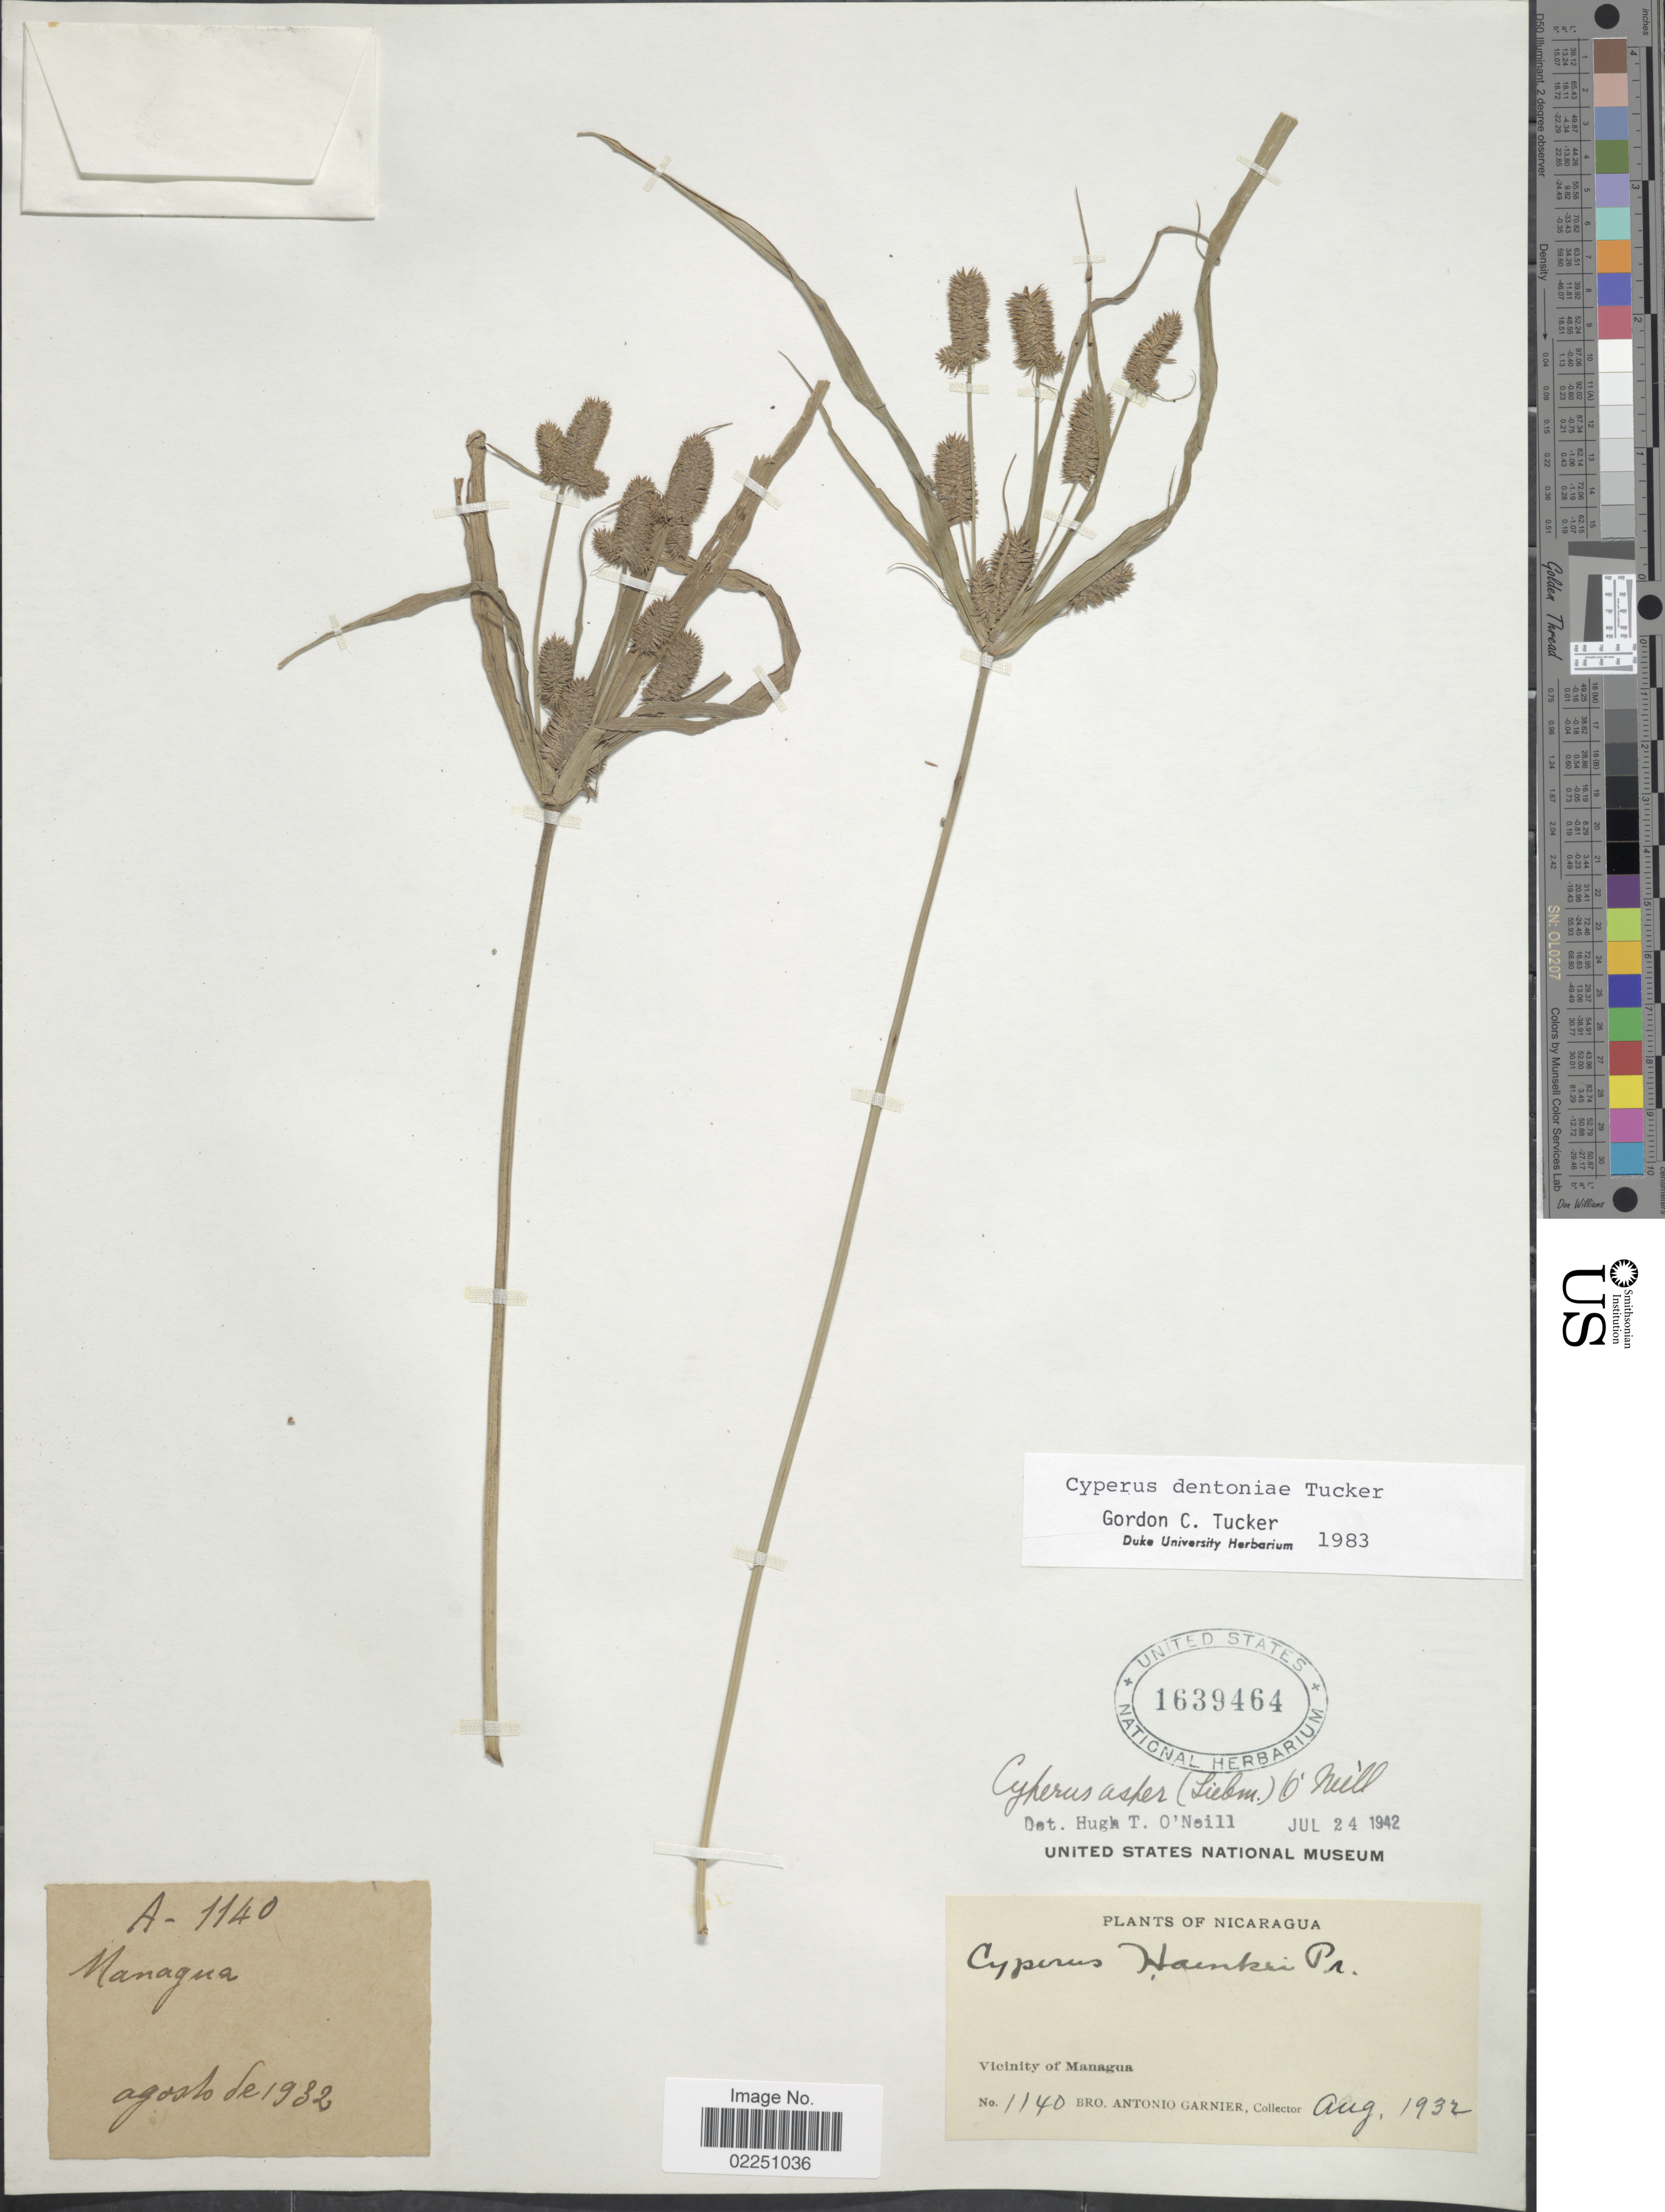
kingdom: Plantae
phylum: Tracheophyta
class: Liliopsida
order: Poales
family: Cyperaceae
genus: Cyperus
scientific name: Cyperus dentoniae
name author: G.C. Tucker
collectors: Bro. A. Garnier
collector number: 1140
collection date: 1932-08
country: Nicaragua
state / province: Managua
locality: Vicinity of Managua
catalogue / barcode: US 1639464